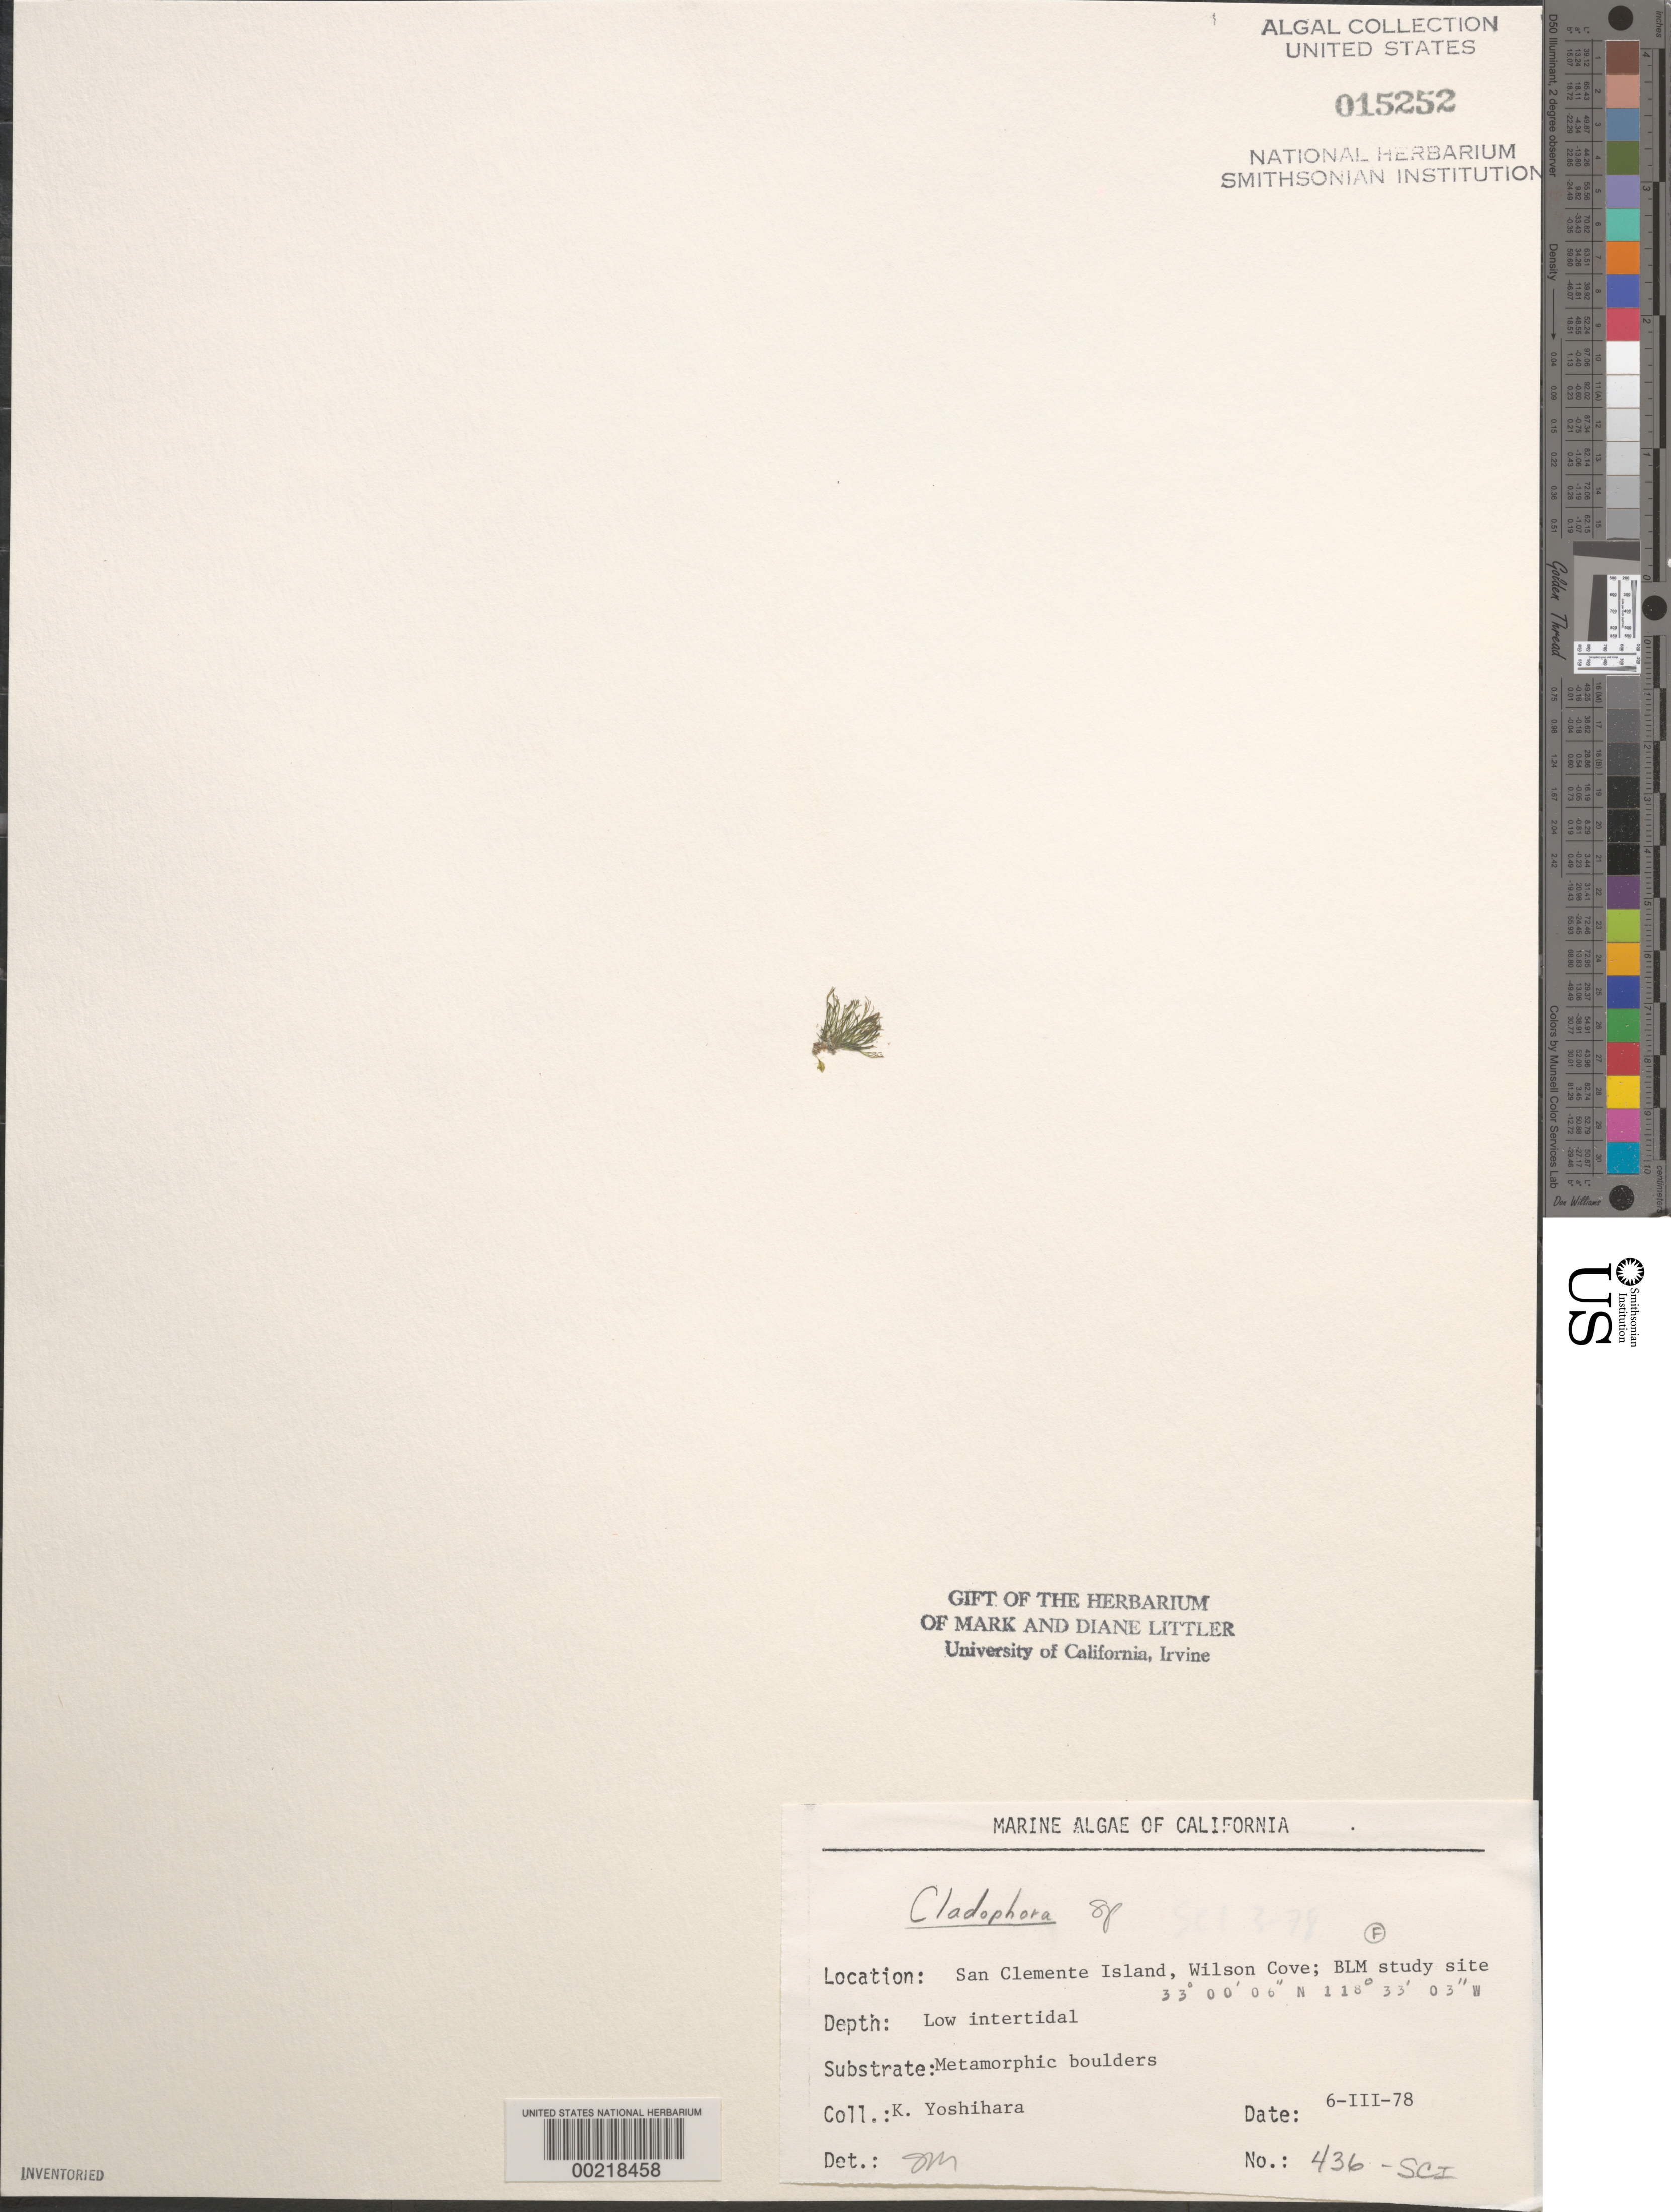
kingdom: Plantae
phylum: Chlorophyta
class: Ulvophyceae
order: Cladophorales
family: Cladophoraceae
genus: Cladophora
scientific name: Cladophora sp.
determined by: Murray, S. N.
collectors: K. Yoshihara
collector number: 436-sci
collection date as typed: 06 Mar 1978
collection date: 1978-03-06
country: United States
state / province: California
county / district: Los Angeles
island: San Clemente Island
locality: Wilson Cove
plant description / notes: BLM-SOCALBIGHT Rocky Intertidal Survey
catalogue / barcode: US 15252